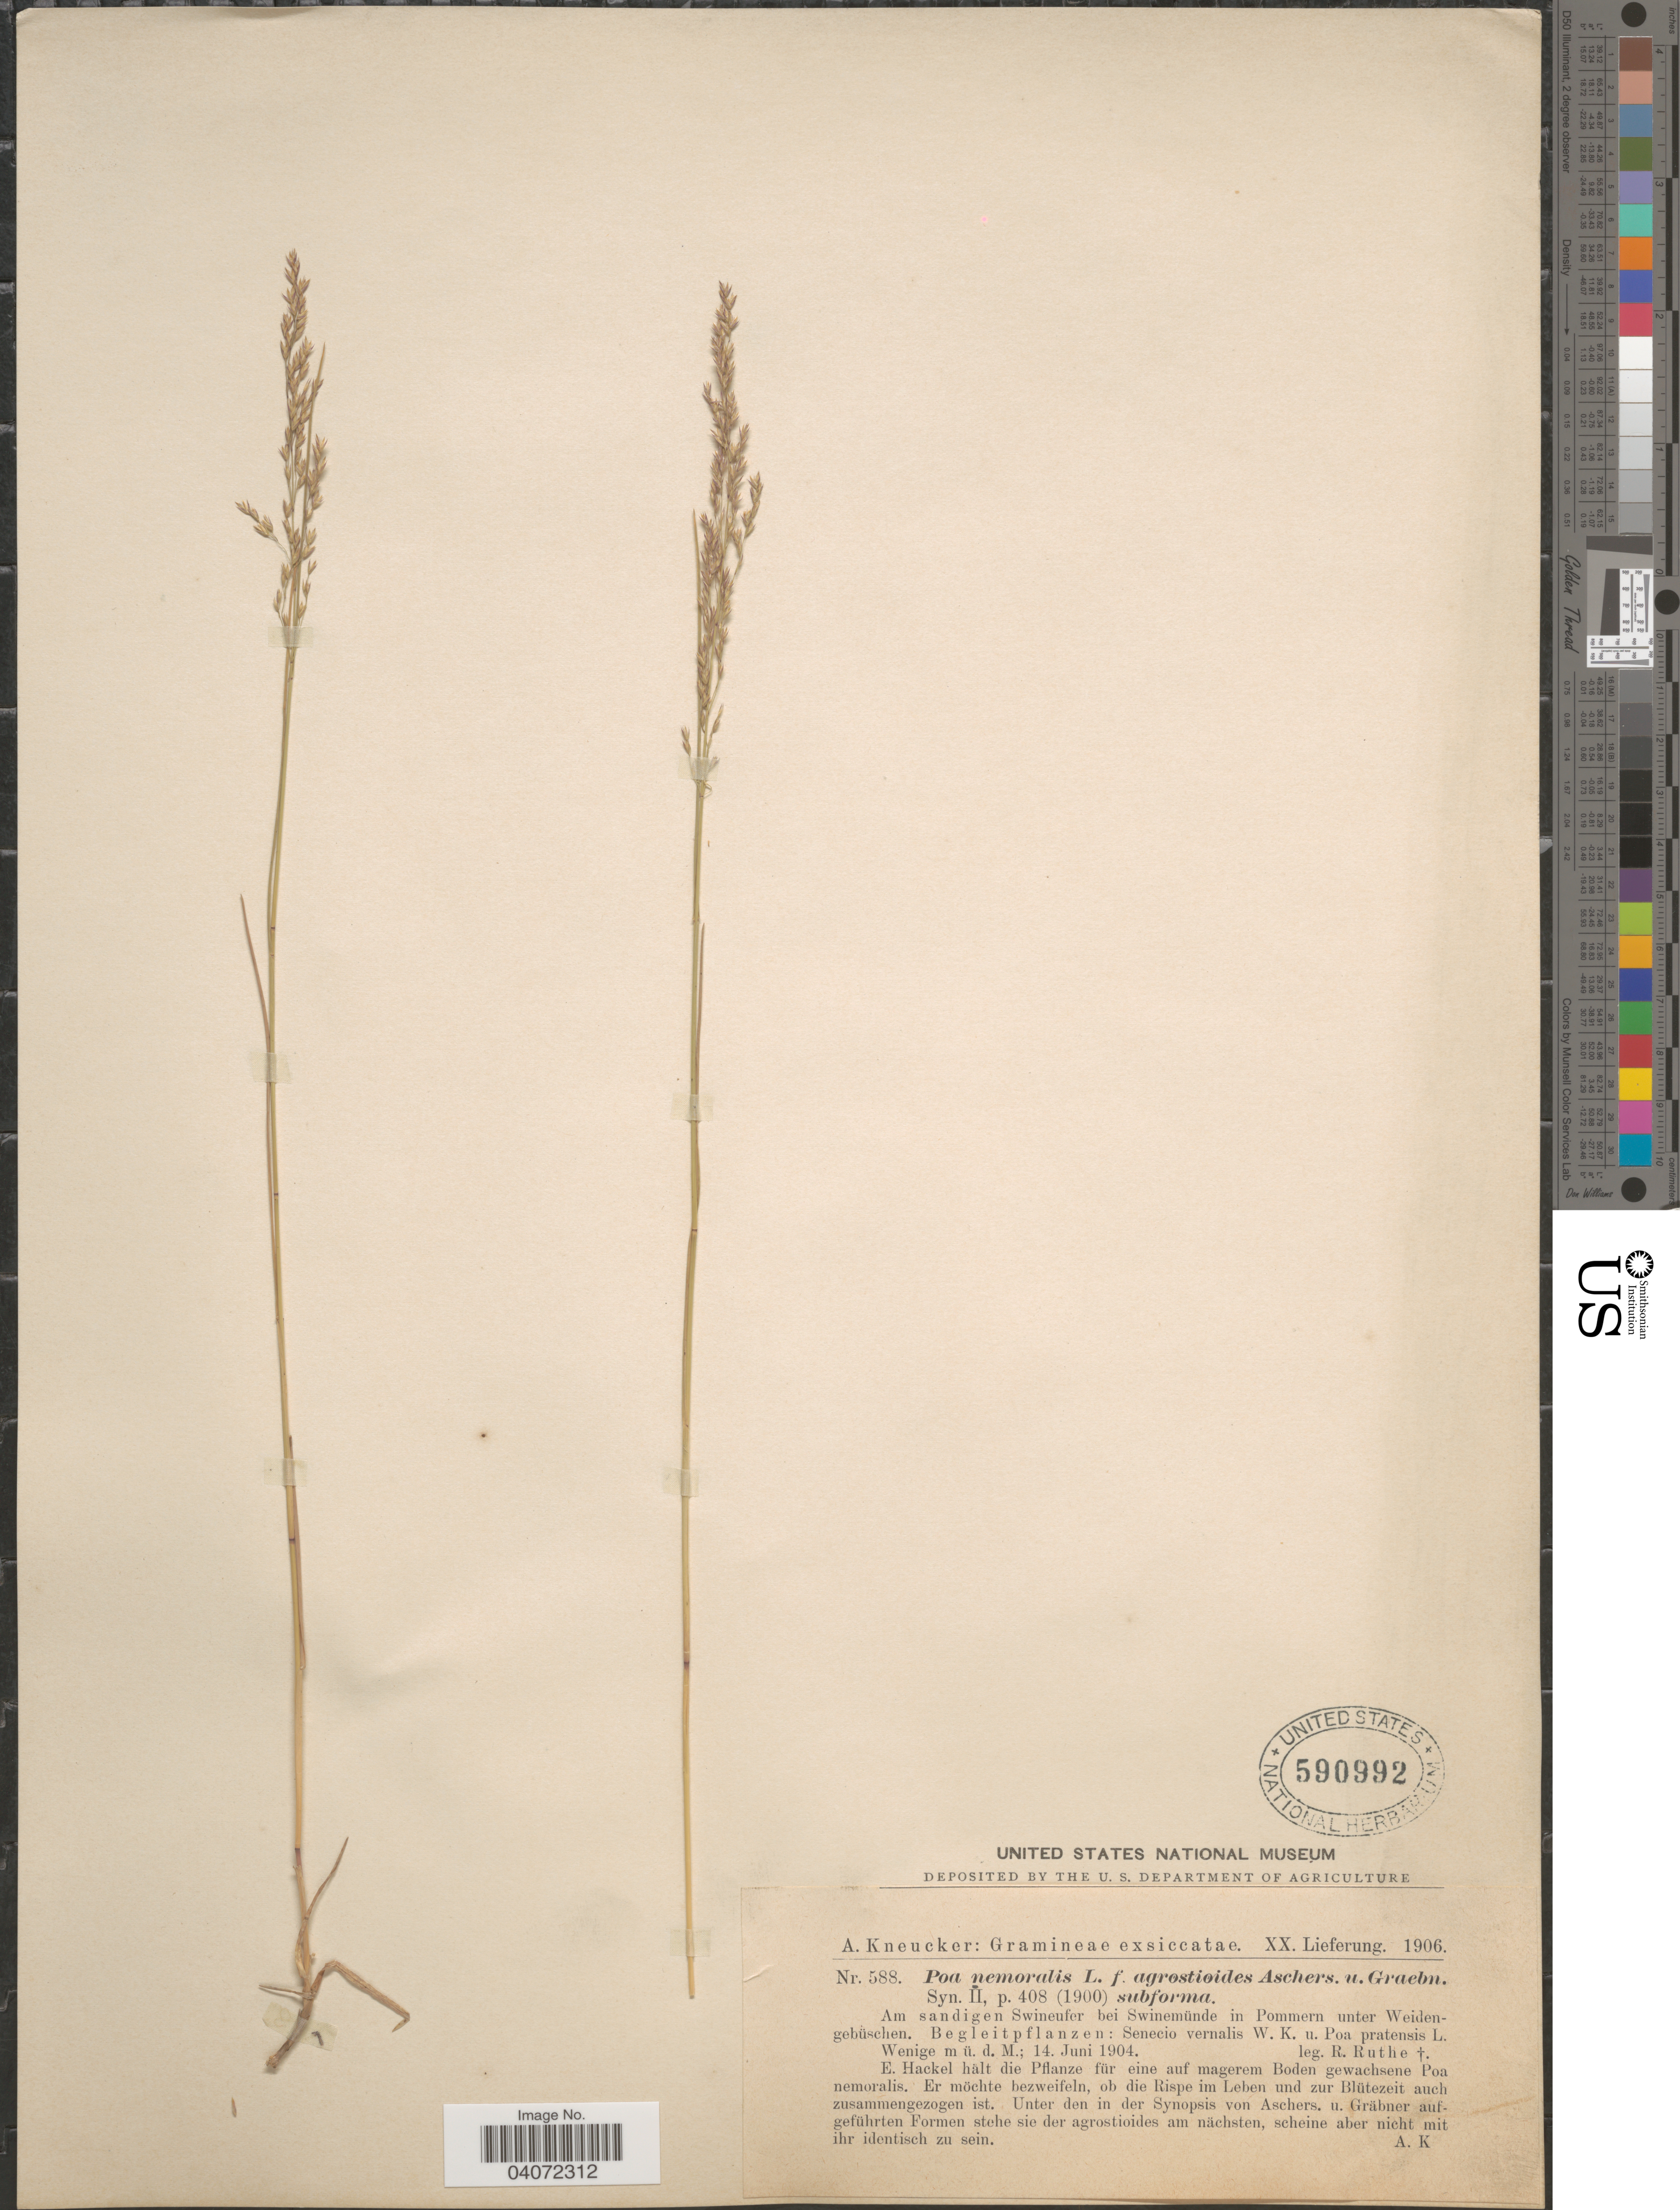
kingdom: Plantae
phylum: Tracheophyta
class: Liliopsida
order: Poales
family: Poaceae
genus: Poa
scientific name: Poa nemoralis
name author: L.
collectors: R. Ruthe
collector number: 588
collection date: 1904-06-14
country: Poland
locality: Am sandigen Swineufer bei Swinemunde in Pommern unter Weidengebuschen.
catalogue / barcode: US 590992